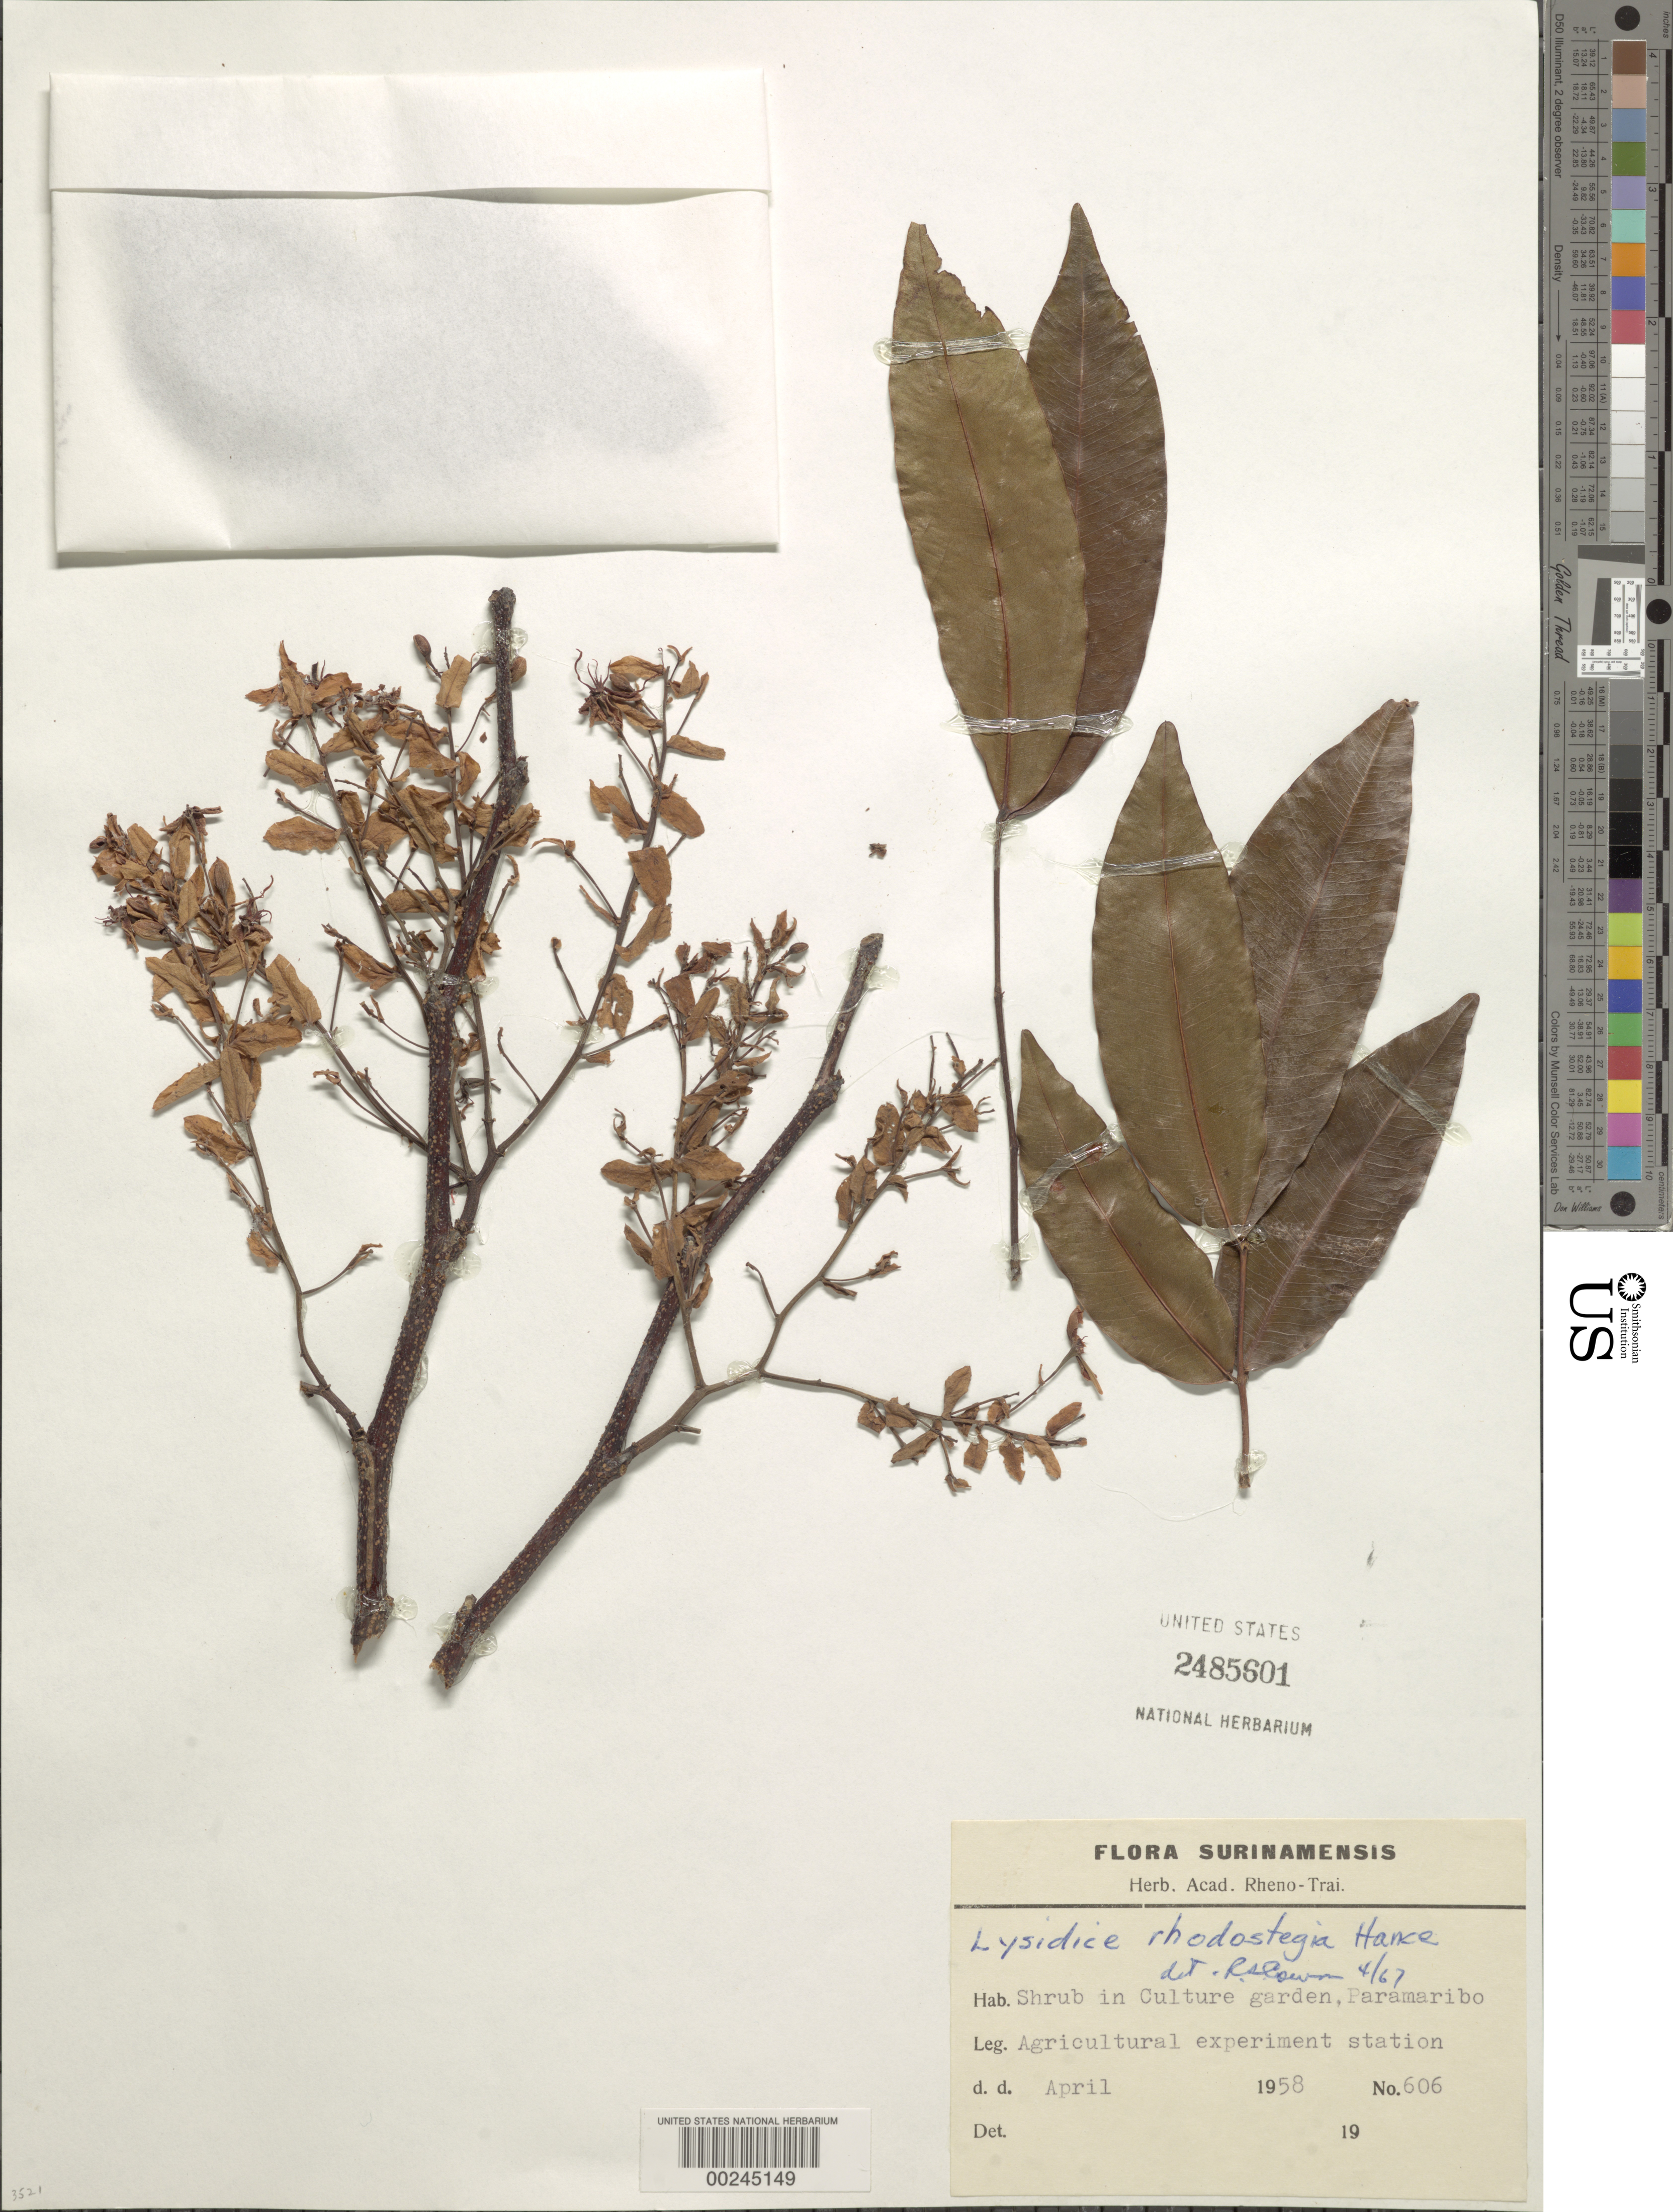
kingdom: Plantae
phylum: Tracheophyta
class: Magnoliopsida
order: Fabales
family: Fabaceae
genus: Lysidice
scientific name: Lysidice rhodostegia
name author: Hance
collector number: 606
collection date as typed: Apr 1958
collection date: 1958-04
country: Suriname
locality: Paramaribo, in culture garden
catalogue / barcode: US 2485601